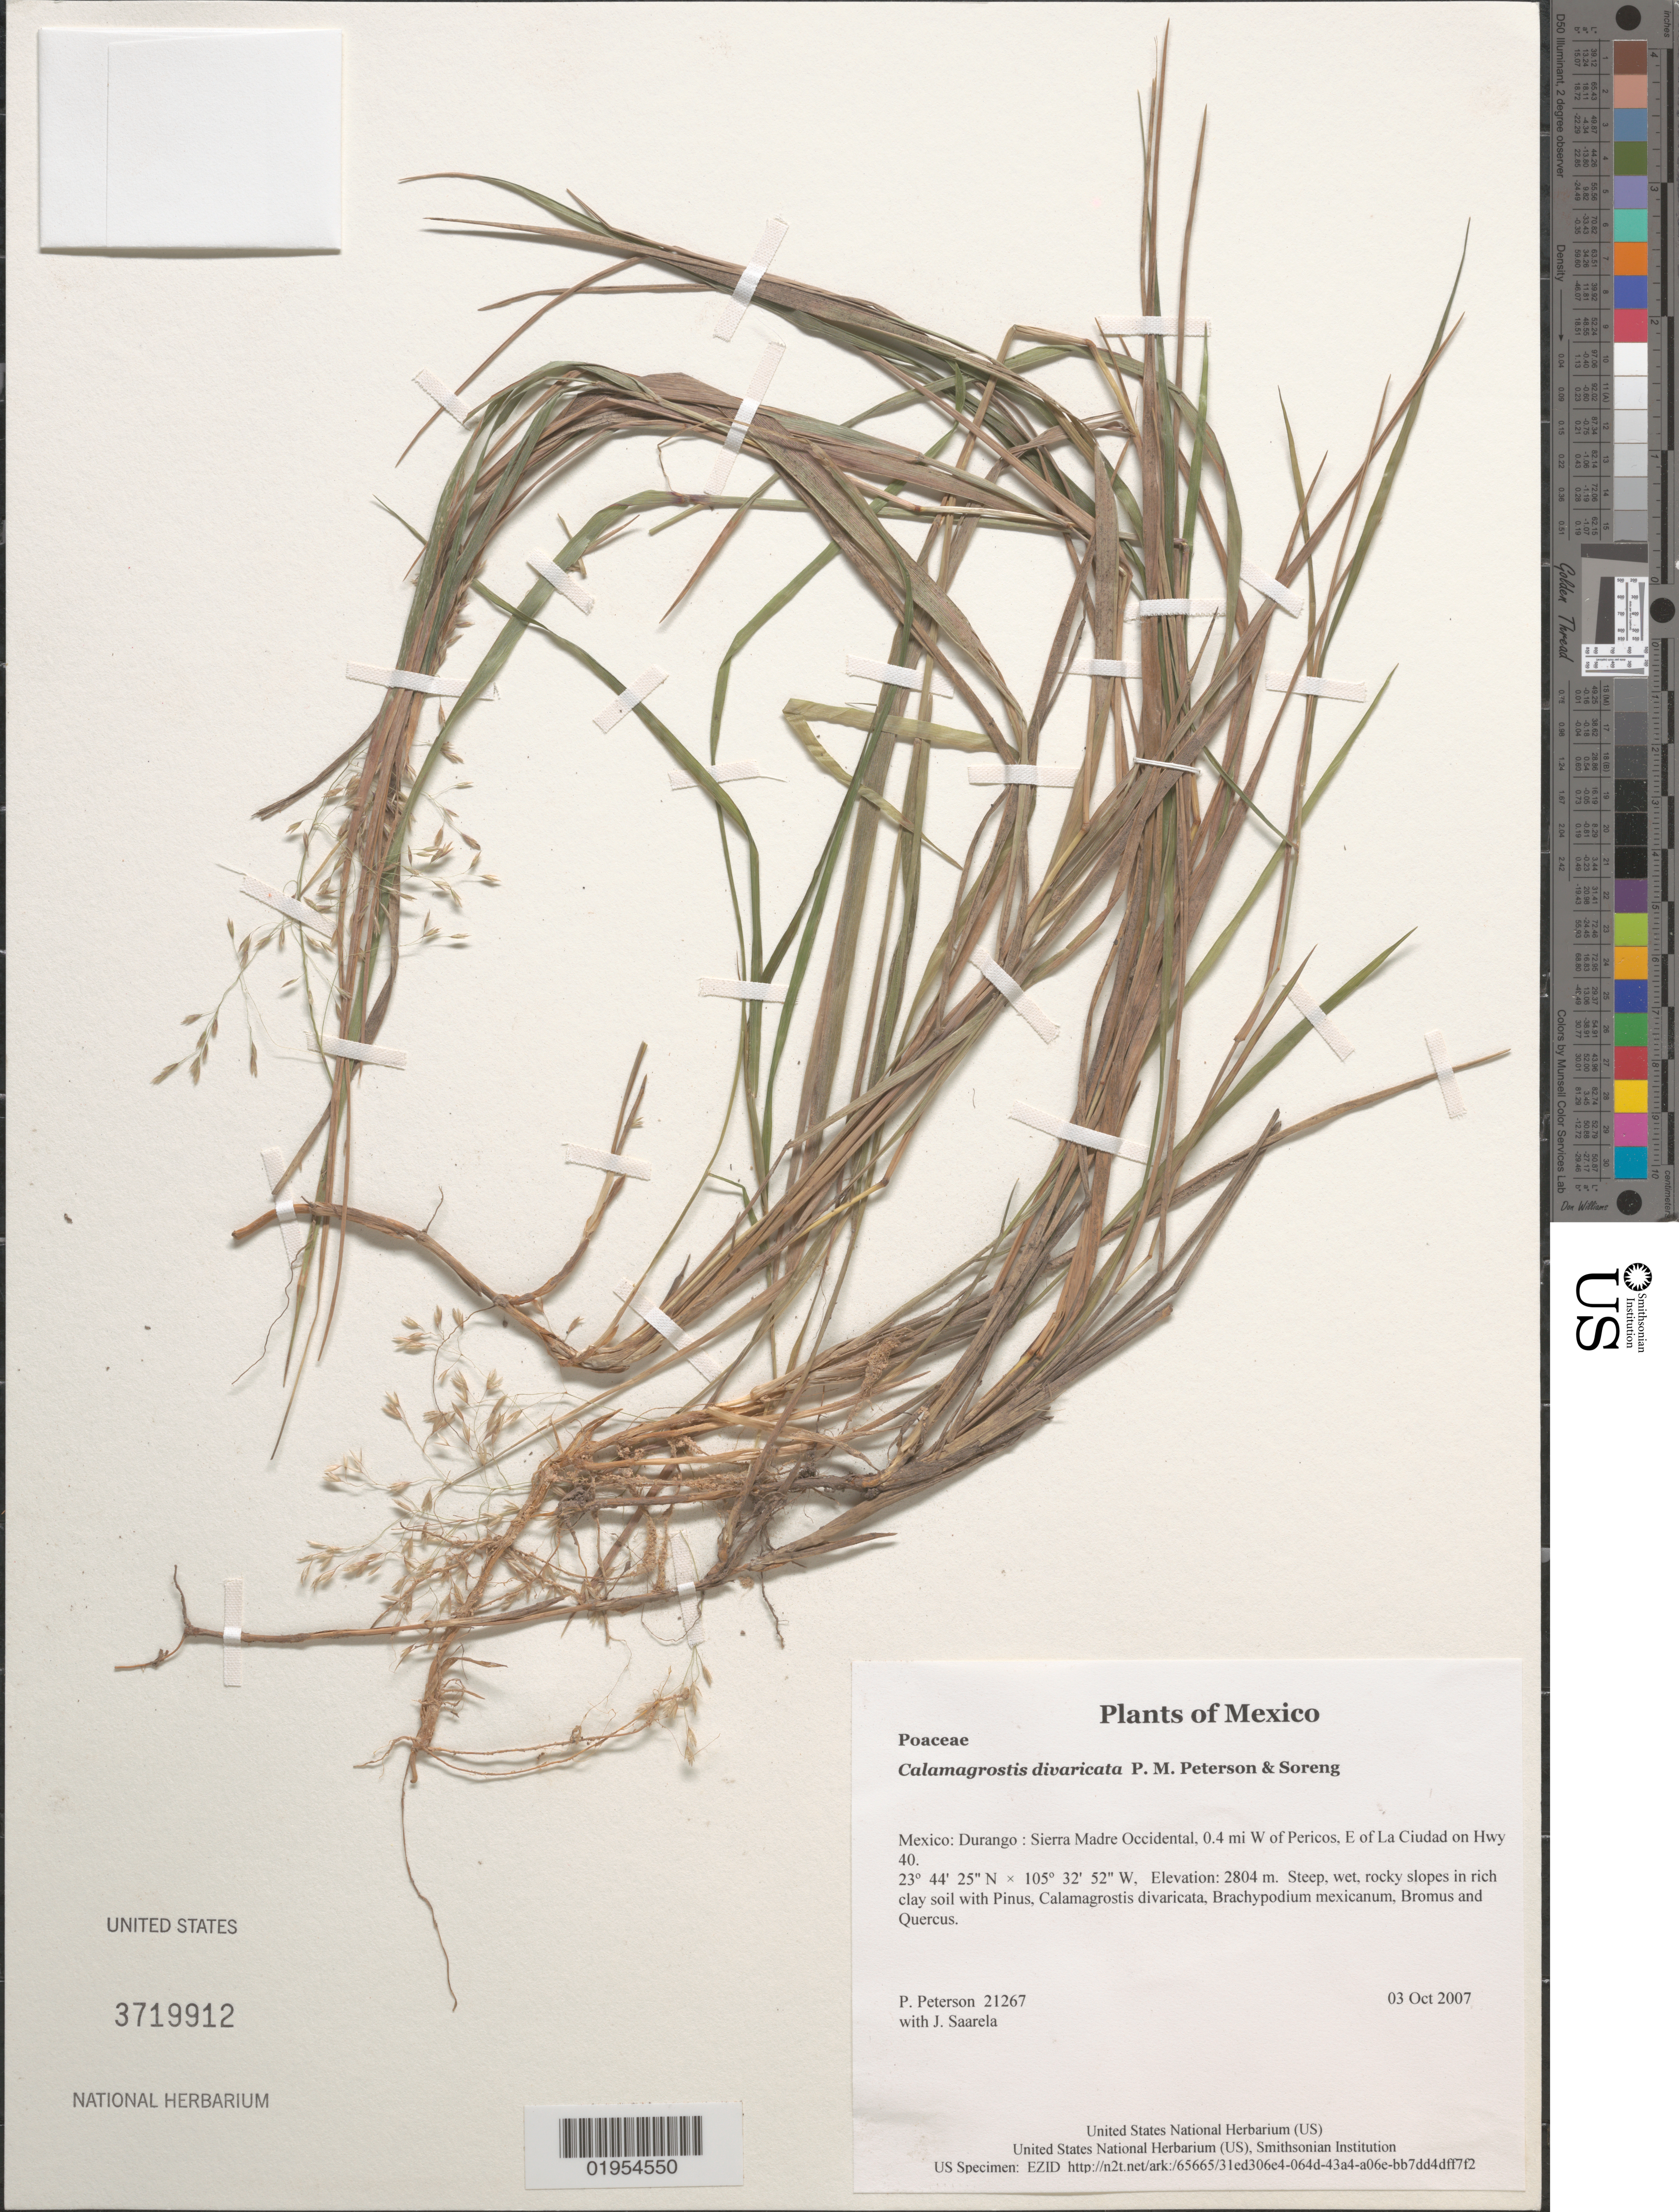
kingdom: Plantae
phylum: Tracheophyta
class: Liliopsida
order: Poales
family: Poaceae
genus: Calamagrostis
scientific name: Calamagrostis divaricata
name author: P.M. Peterson & Soreng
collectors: P. M. Peterson & J. Saarela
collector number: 21267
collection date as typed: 03 Oct 2007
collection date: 2007-10-03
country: Mexico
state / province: Durango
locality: Sierra Madre Occidental, 0.4 mi W of Pericos, E of La Ciudad on Hwy 40.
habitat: Steep, wet, rocky slopes in rich clay soil with Pinus, Calamagrostis divaricata, Brachypodium mexicanum, Bromus and Quercus.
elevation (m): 2804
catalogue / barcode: US 3719912